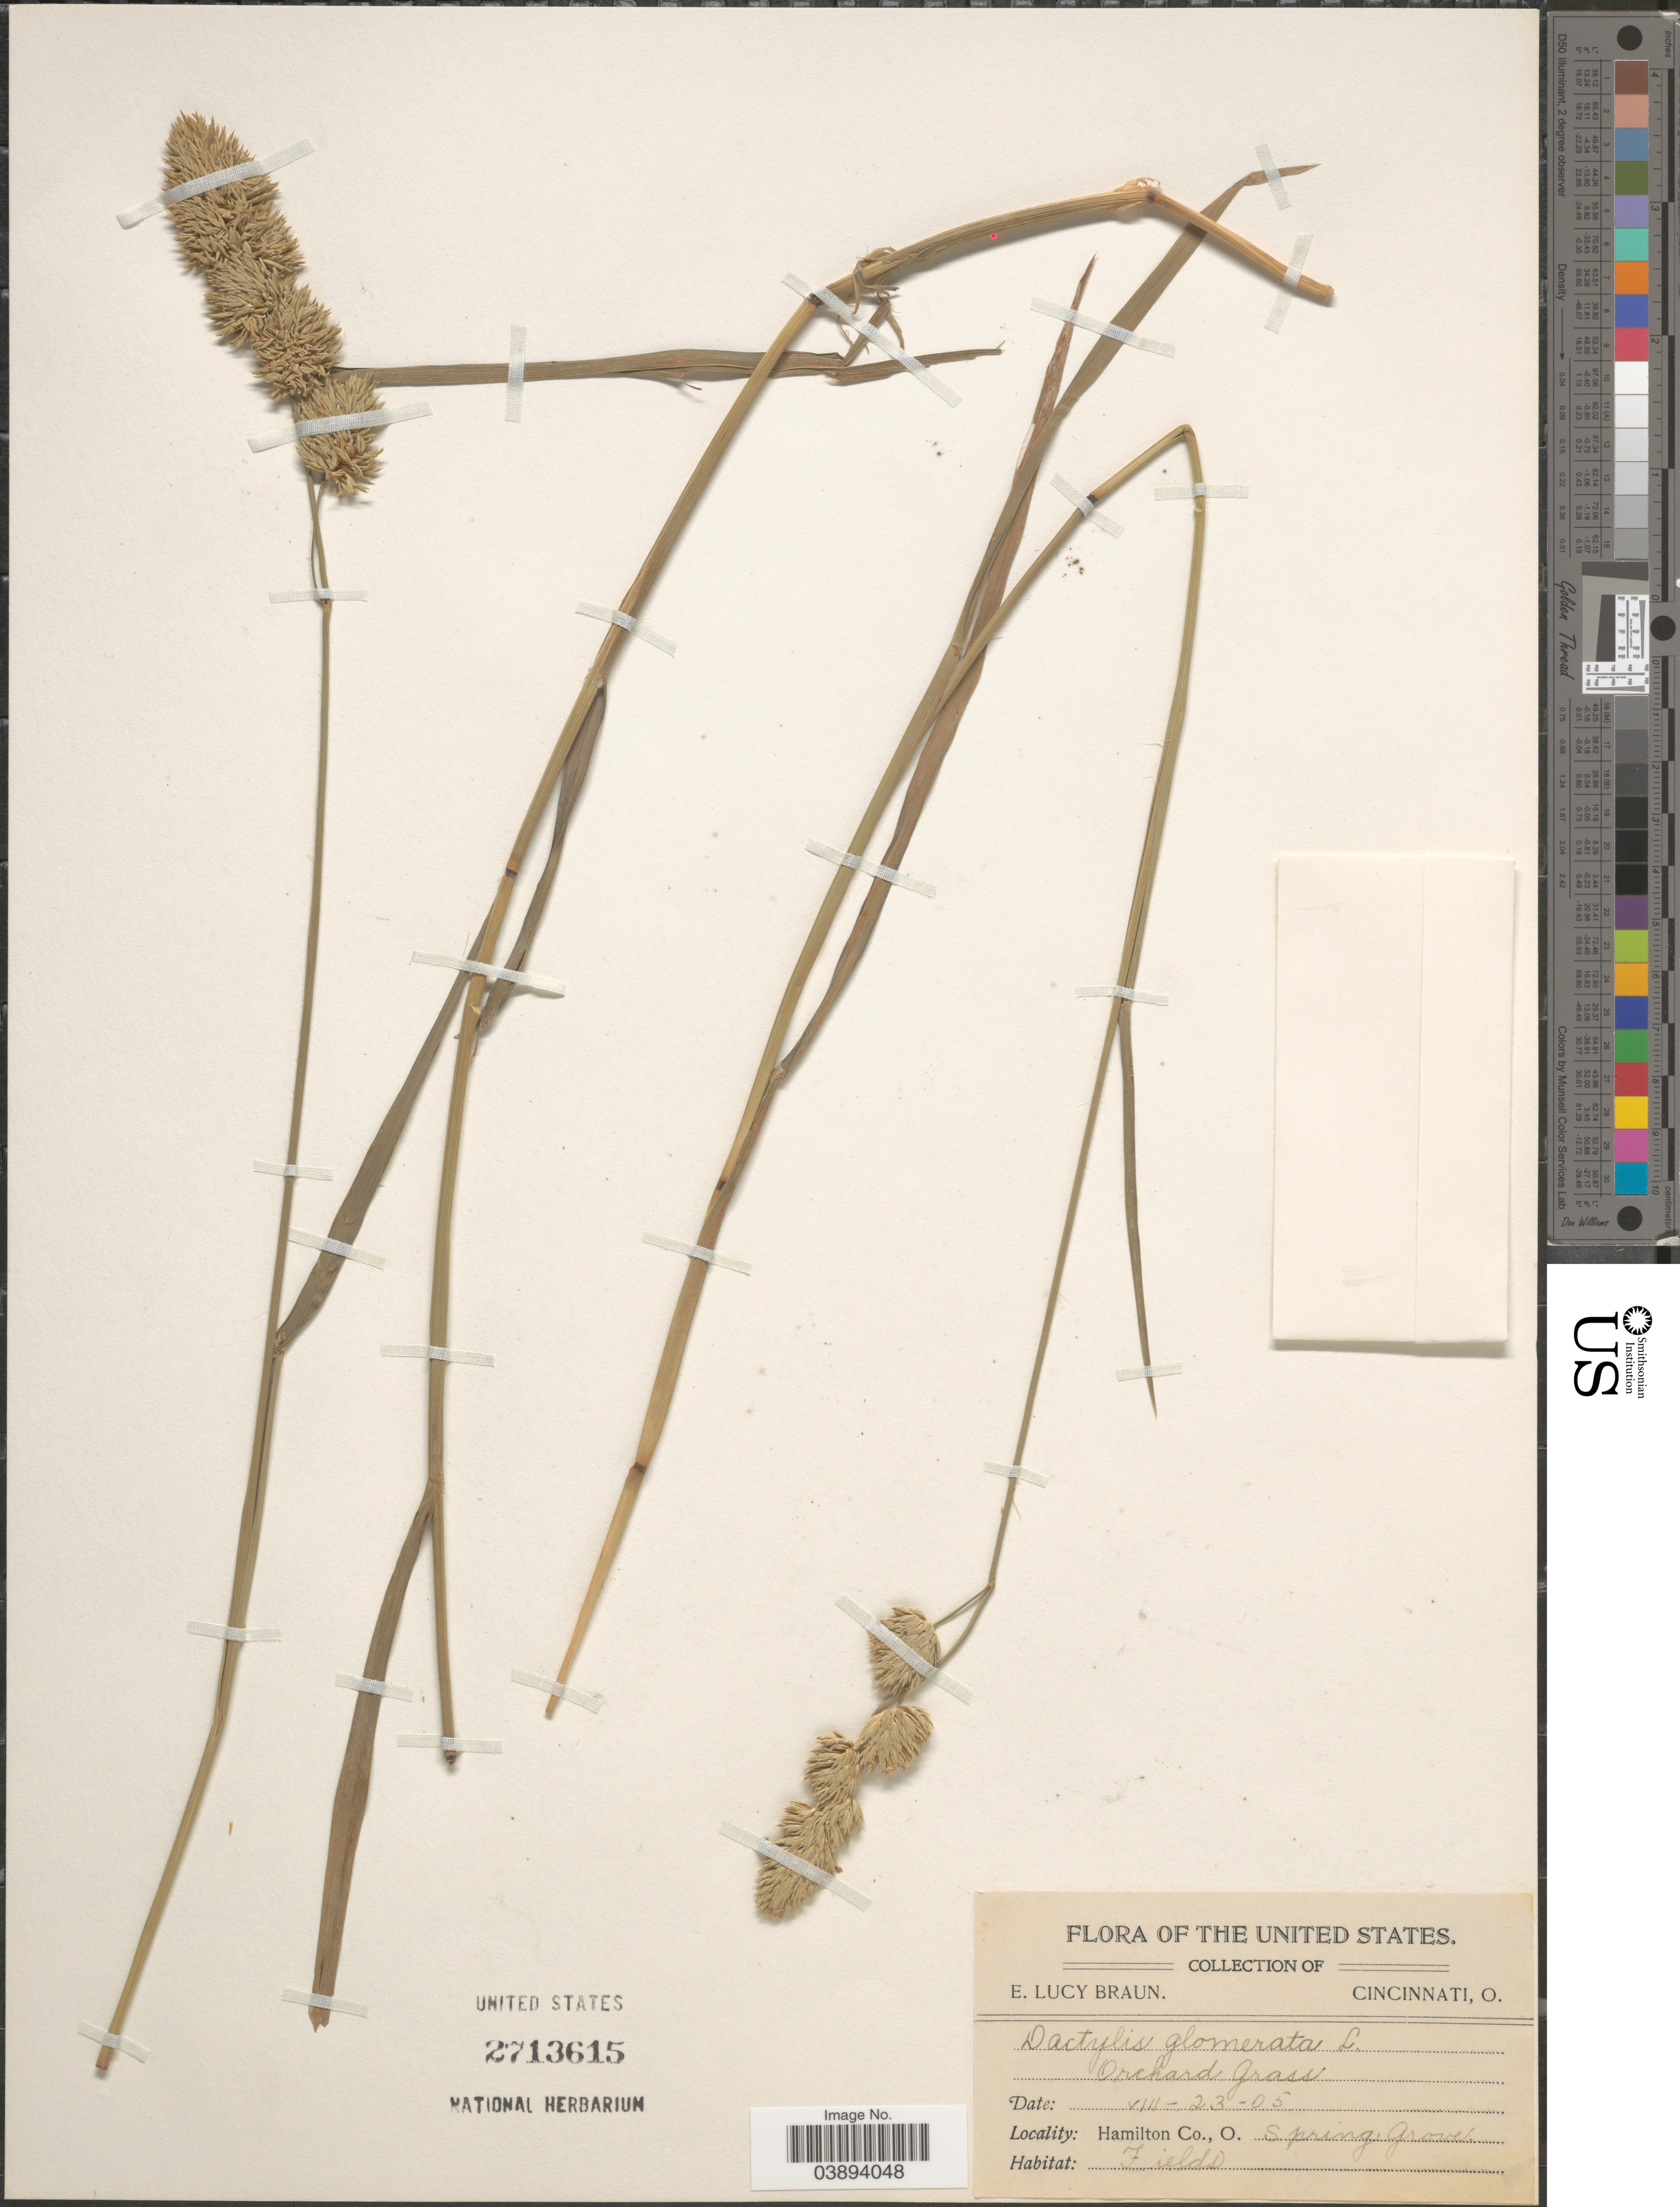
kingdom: Plantae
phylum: Tracheophyta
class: Liliopsida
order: Poales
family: Poaceae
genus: Dactylis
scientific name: Dactylis glomerata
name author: L.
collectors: E. L. Braun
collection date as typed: Transcribed d/m/y: 23/8/5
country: United States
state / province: Ohio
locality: Hamilton Co. Spring Grove.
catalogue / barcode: US 2713615